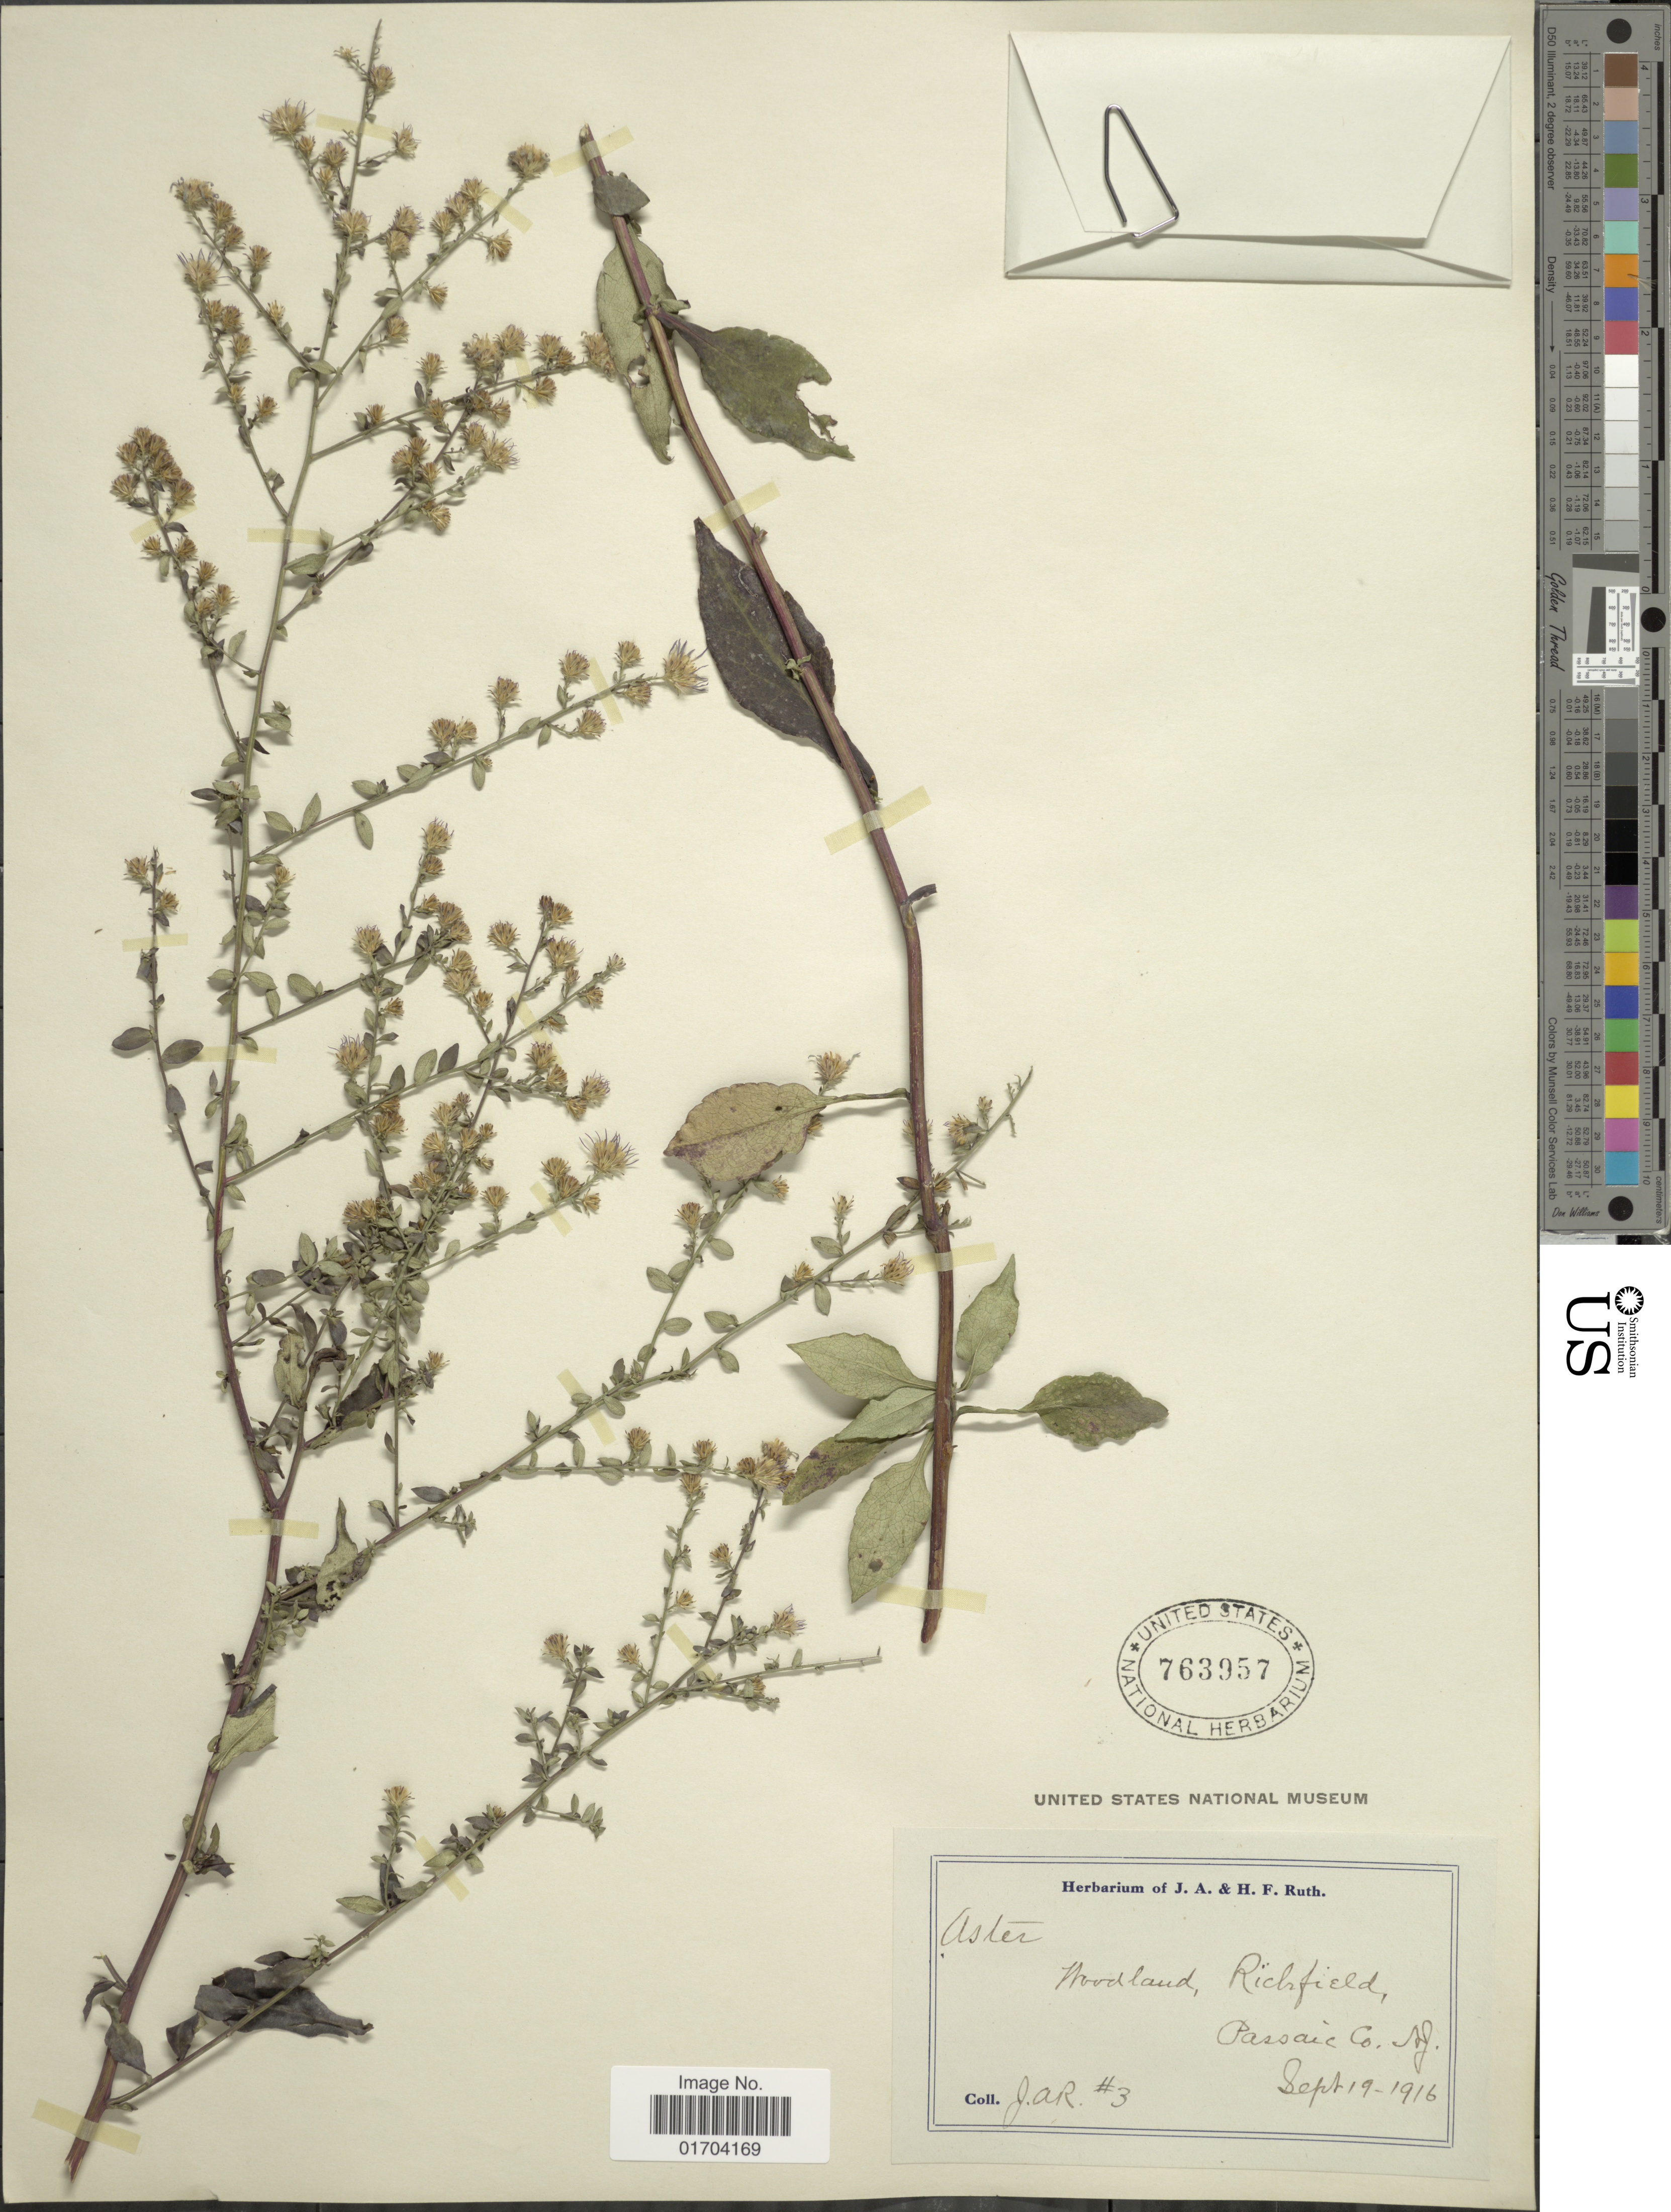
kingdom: Plantae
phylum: Tracheophyta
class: Magnoliopsida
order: Asterales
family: Asteraceae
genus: Symphyotrichum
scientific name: Symphyotrichum sp.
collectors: J. Ruth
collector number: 3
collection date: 1916-09-19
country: United States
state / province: New Jersey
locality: Woodland, Richfield, Passaic Co.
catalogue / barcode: US 763957